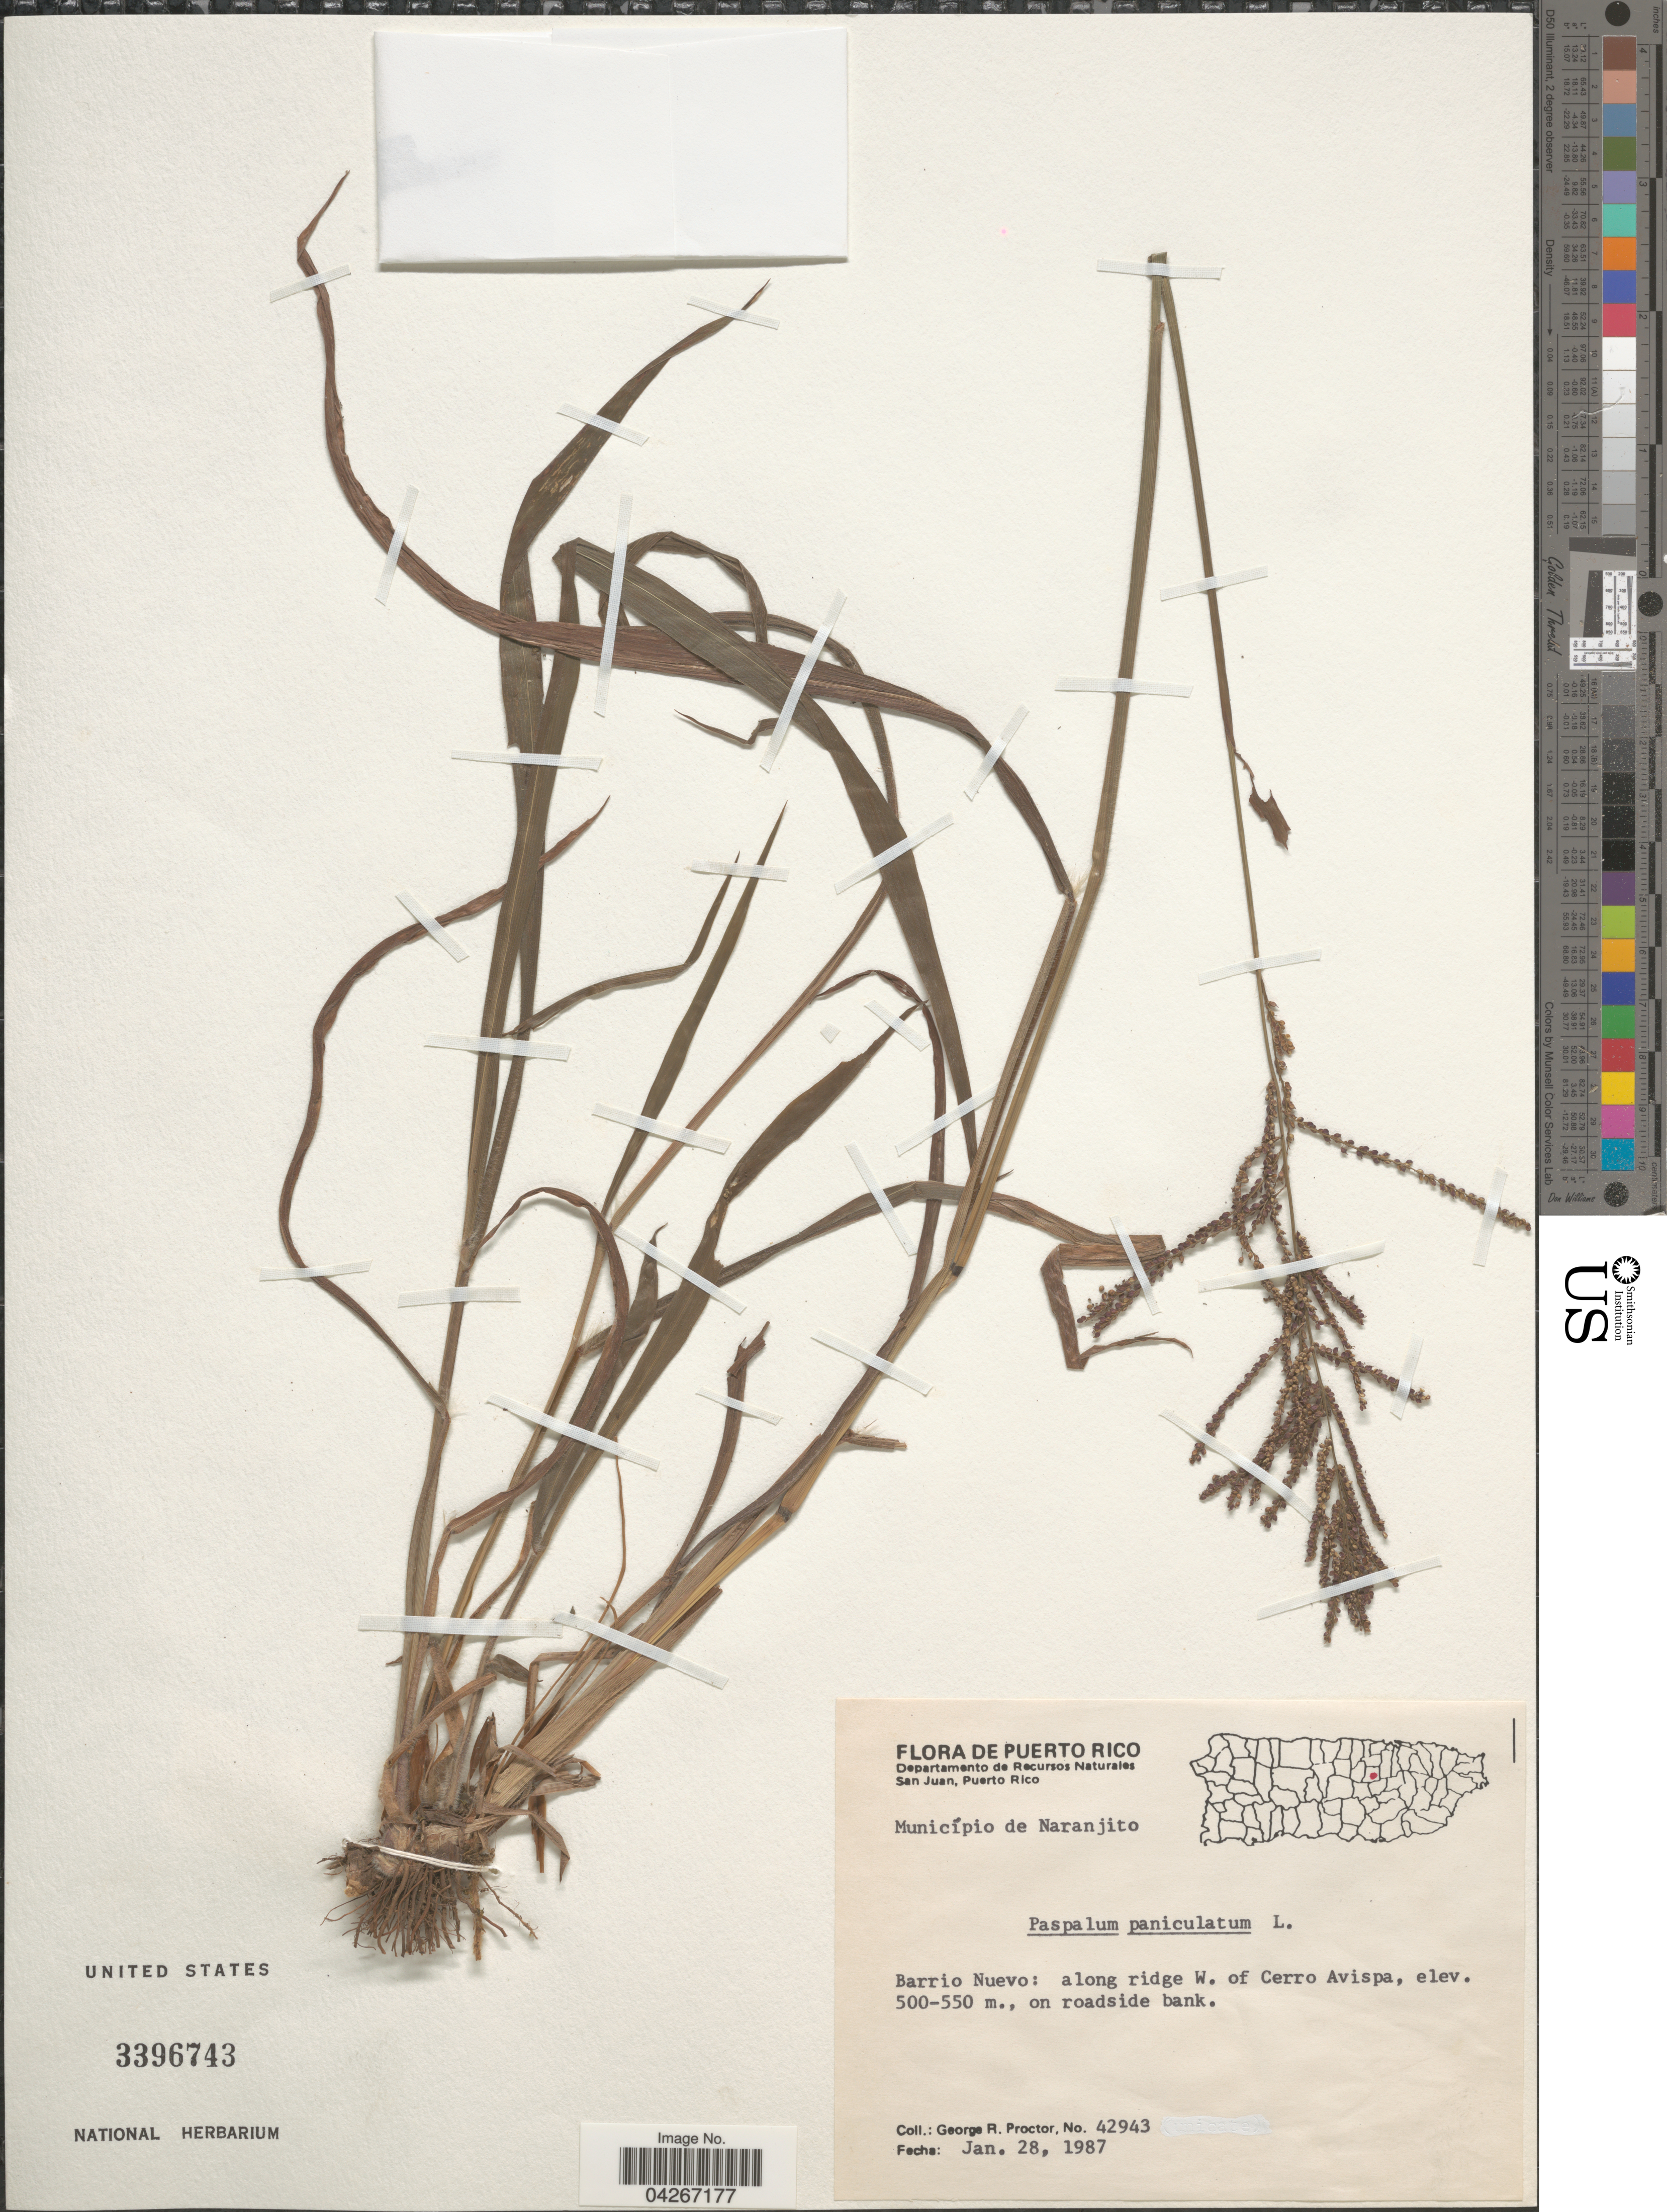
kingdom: Plantae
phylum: Tracheophyta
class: Liliopsida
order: Poales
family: Poaceae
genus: Paspalum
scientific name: Paspalum paniculatum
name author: L.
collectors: G. R. Proctor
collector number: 42943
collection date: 1987-01-28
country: Puerto Rico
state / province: Naranjito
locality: Município de Naranjito. Barrio Nuevo: along ridge W. of Cerro Avispa.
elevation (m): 500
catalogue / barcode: US 3396743